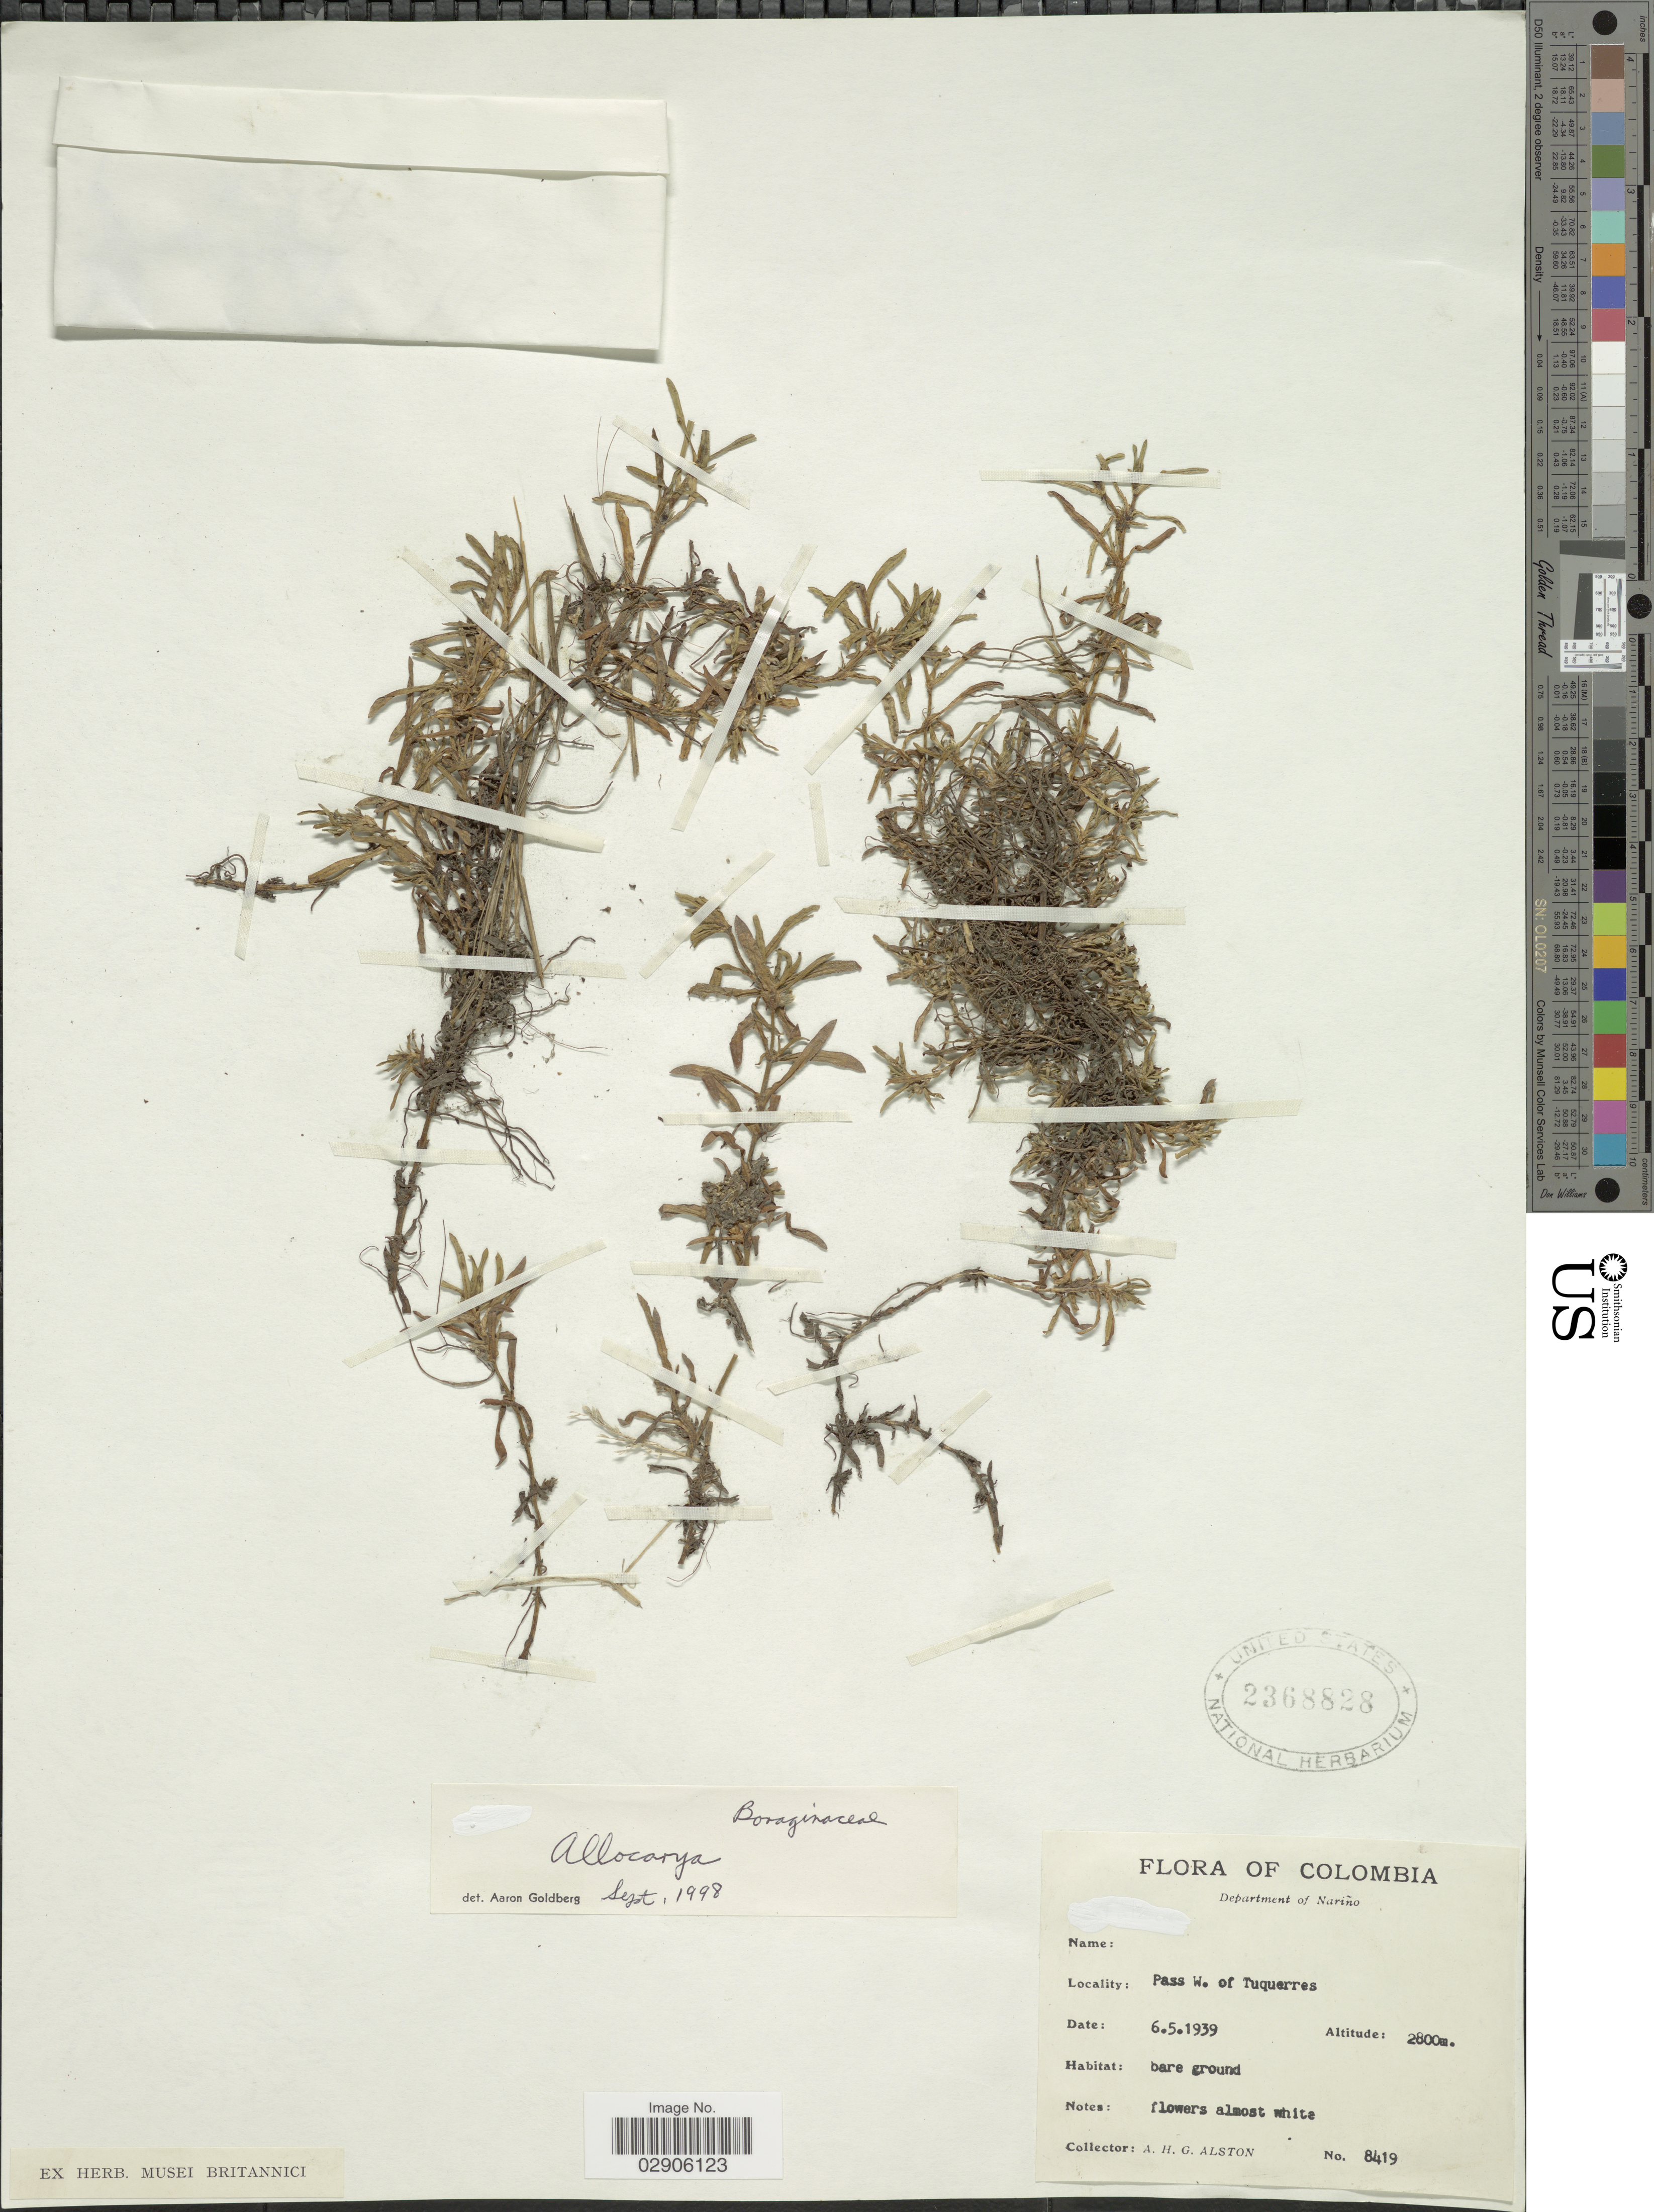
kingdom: Plantae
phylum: Tracheophyta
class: Magnoliopsida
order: Boraginales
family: Boraginaceae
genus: Plagiobothrys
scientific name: Plagiobothrys sp.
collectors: A. H. Alston & A. H. Alston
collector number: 8419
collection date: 1939-05-06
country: Colombia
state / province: Nariño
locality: Department of Nariño, Pass W. of Tuquerres.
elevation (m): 2800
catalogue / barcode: US 2368828